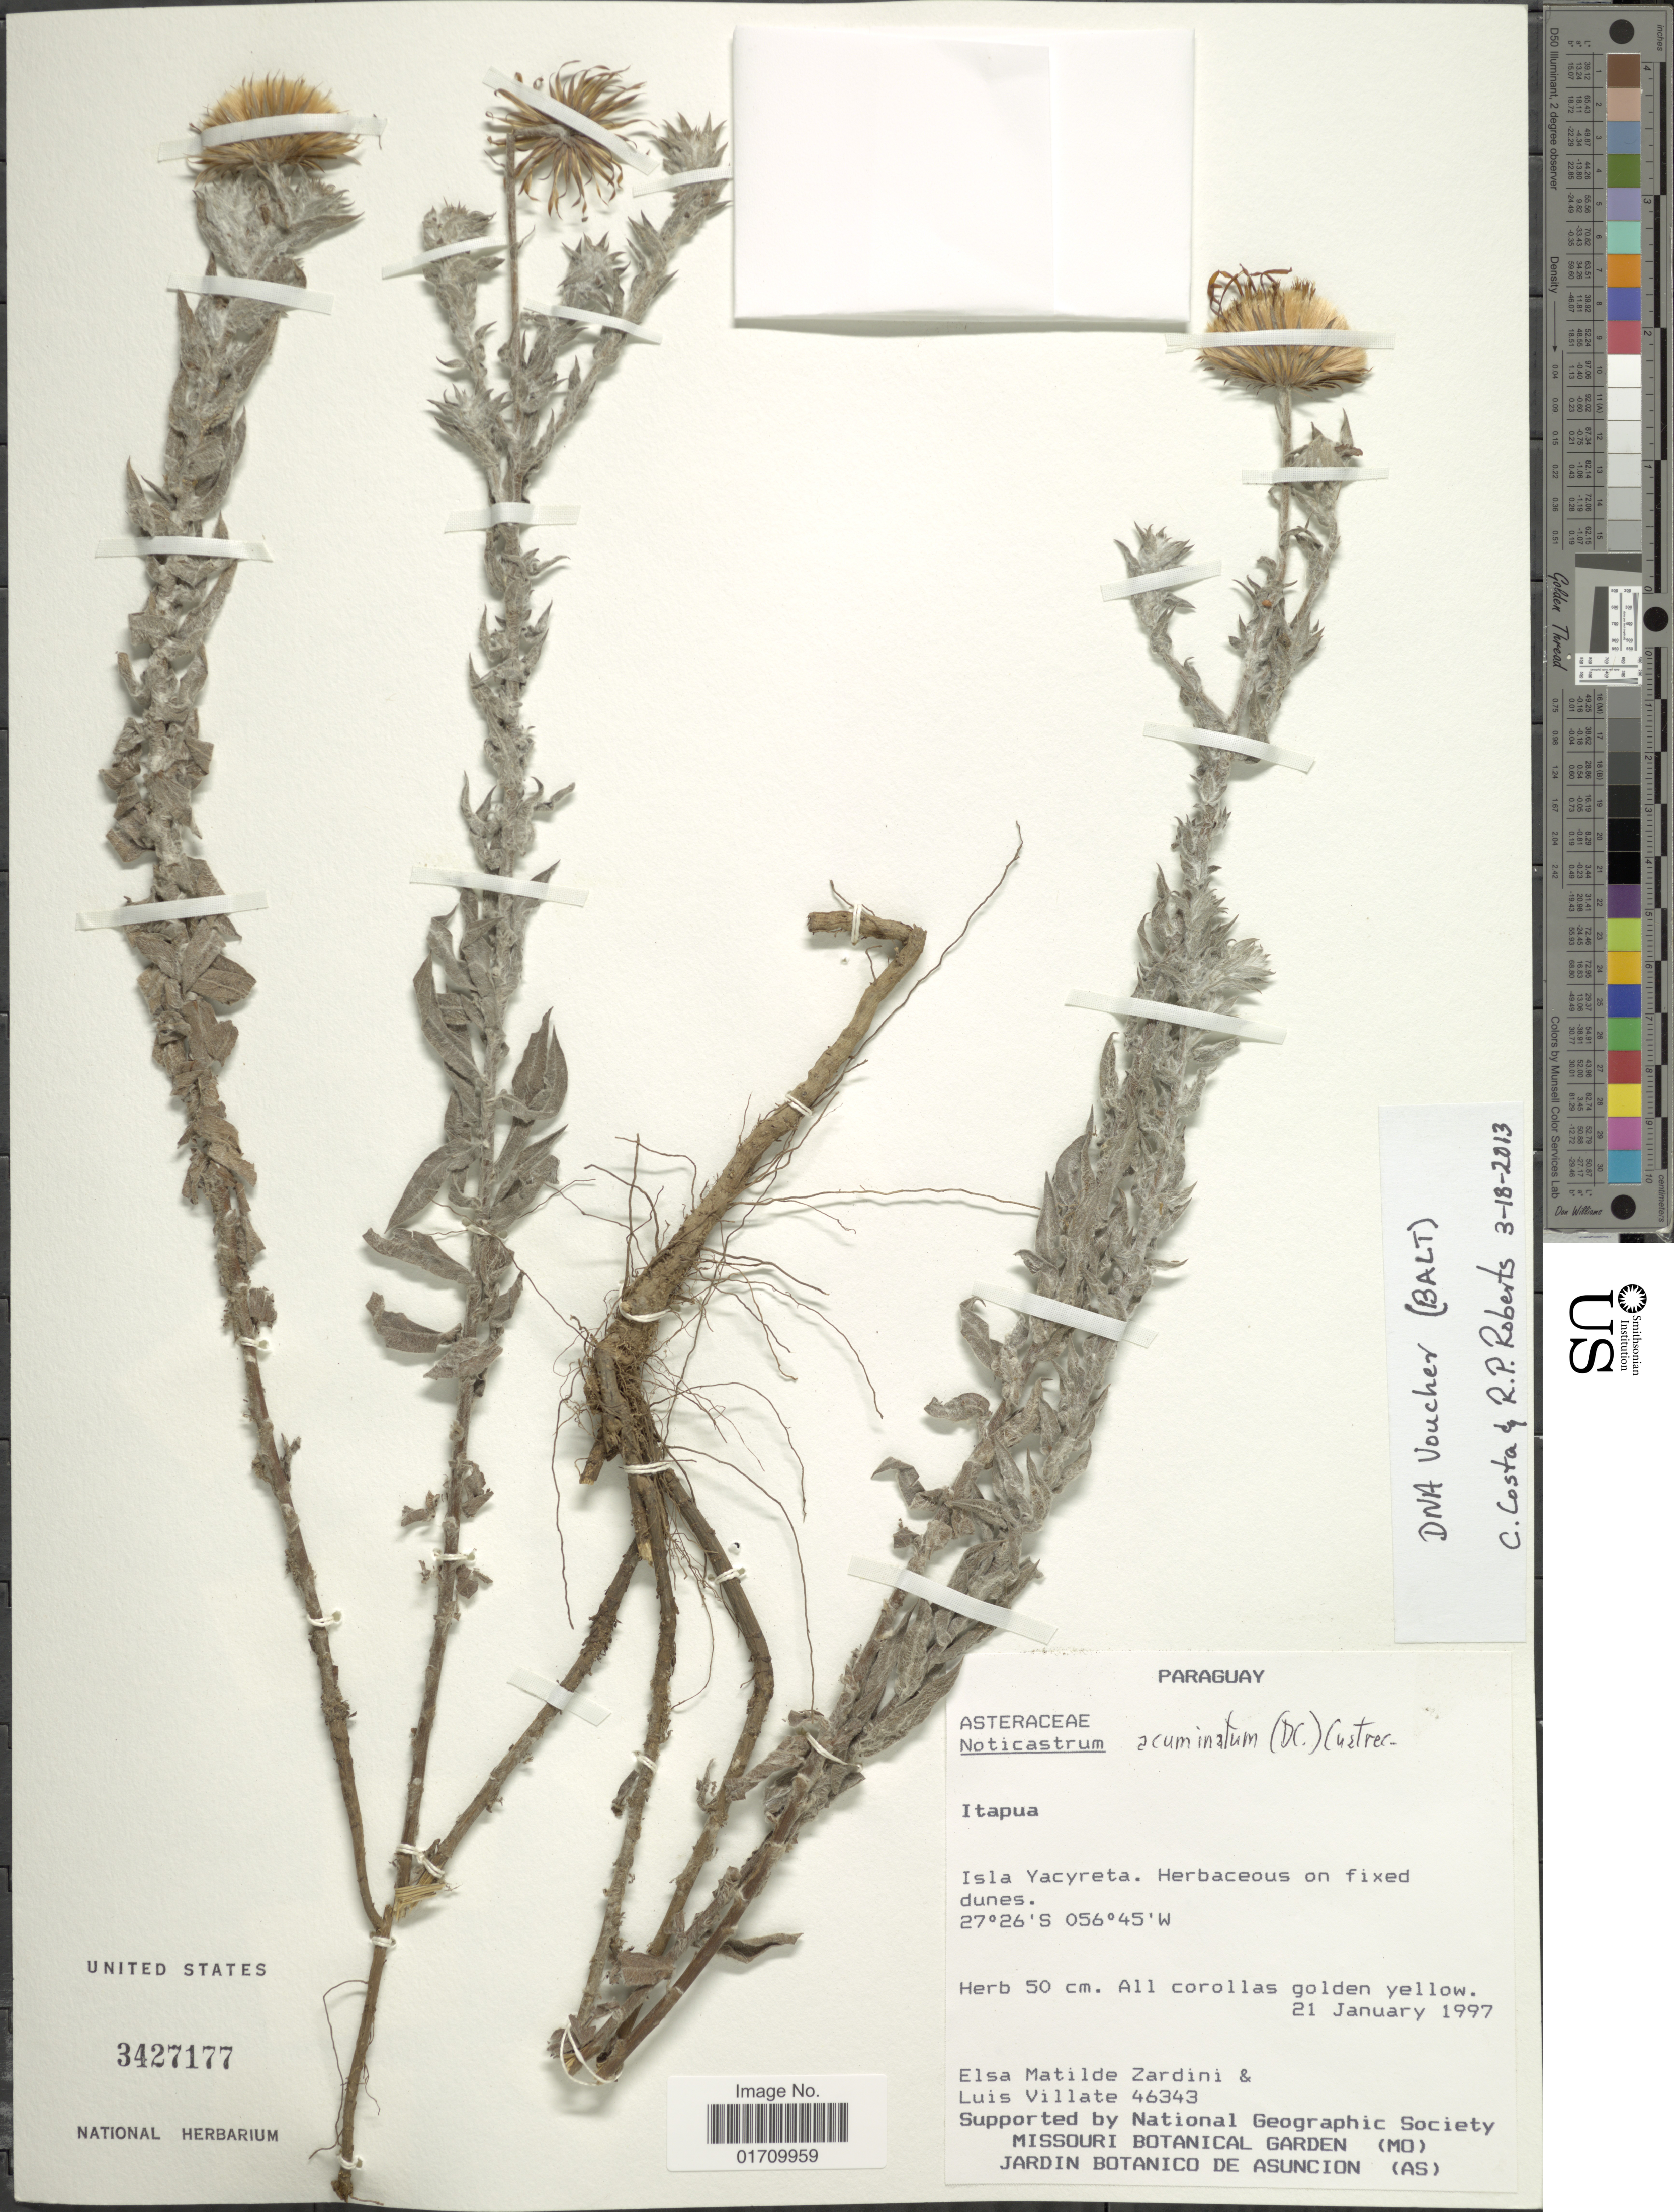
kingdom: Plantae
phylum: Tracheophyta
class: Magnoliopsida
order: Asterales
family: Asteraceae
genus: Noticastrum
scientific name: Noticastrum acuminatum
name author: (DC.) Cuatrec.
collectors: E. M. Zardini & L. Villate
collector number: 46343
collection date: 1997-01-21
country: Paraguay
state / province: Itapua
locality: Isla Yacyreta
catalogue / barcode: US 3427177